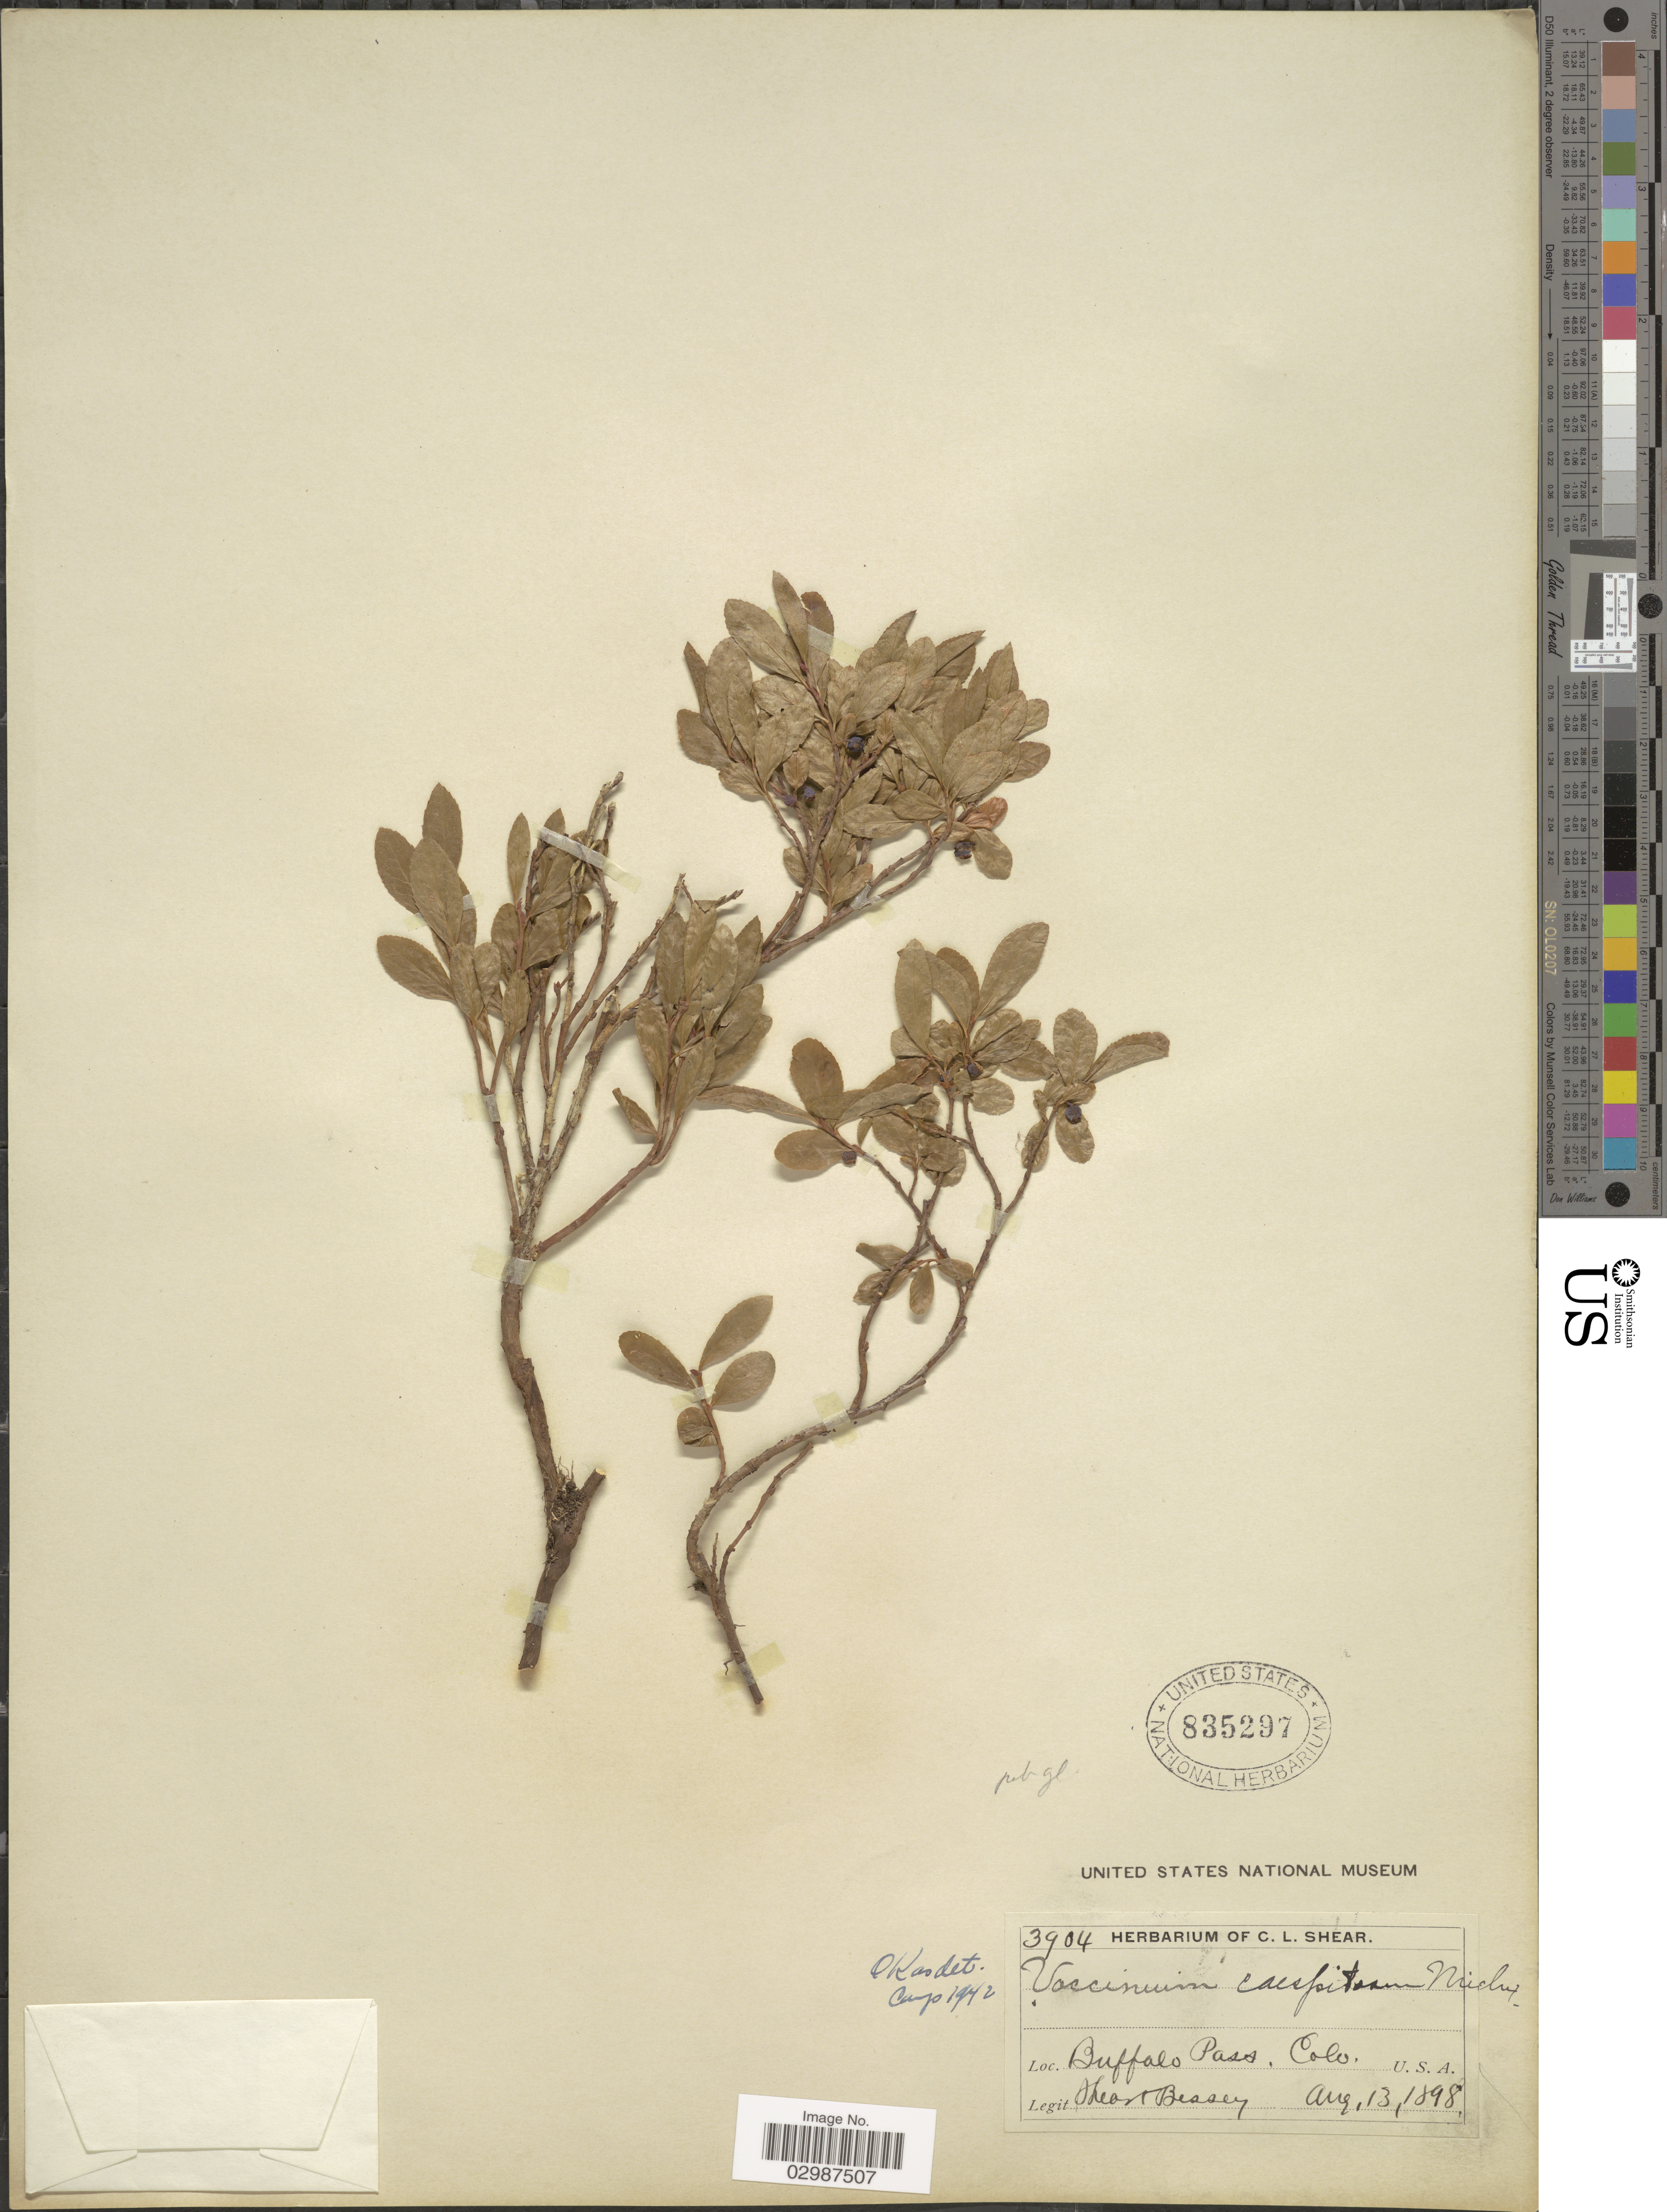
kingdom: Plantae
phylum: Tracheophyta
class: Magnoliopsida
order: Ericales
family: Ericaceae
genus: Vaccinium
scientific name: Vaccinium caespitosum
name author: Michx.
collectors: C. L. Shear & -. Bessey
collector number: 3904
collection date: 1898-08-13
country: United States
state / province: Colorado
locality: Buffalo Pass, Colo. U.S.A.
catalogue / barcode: US 835297